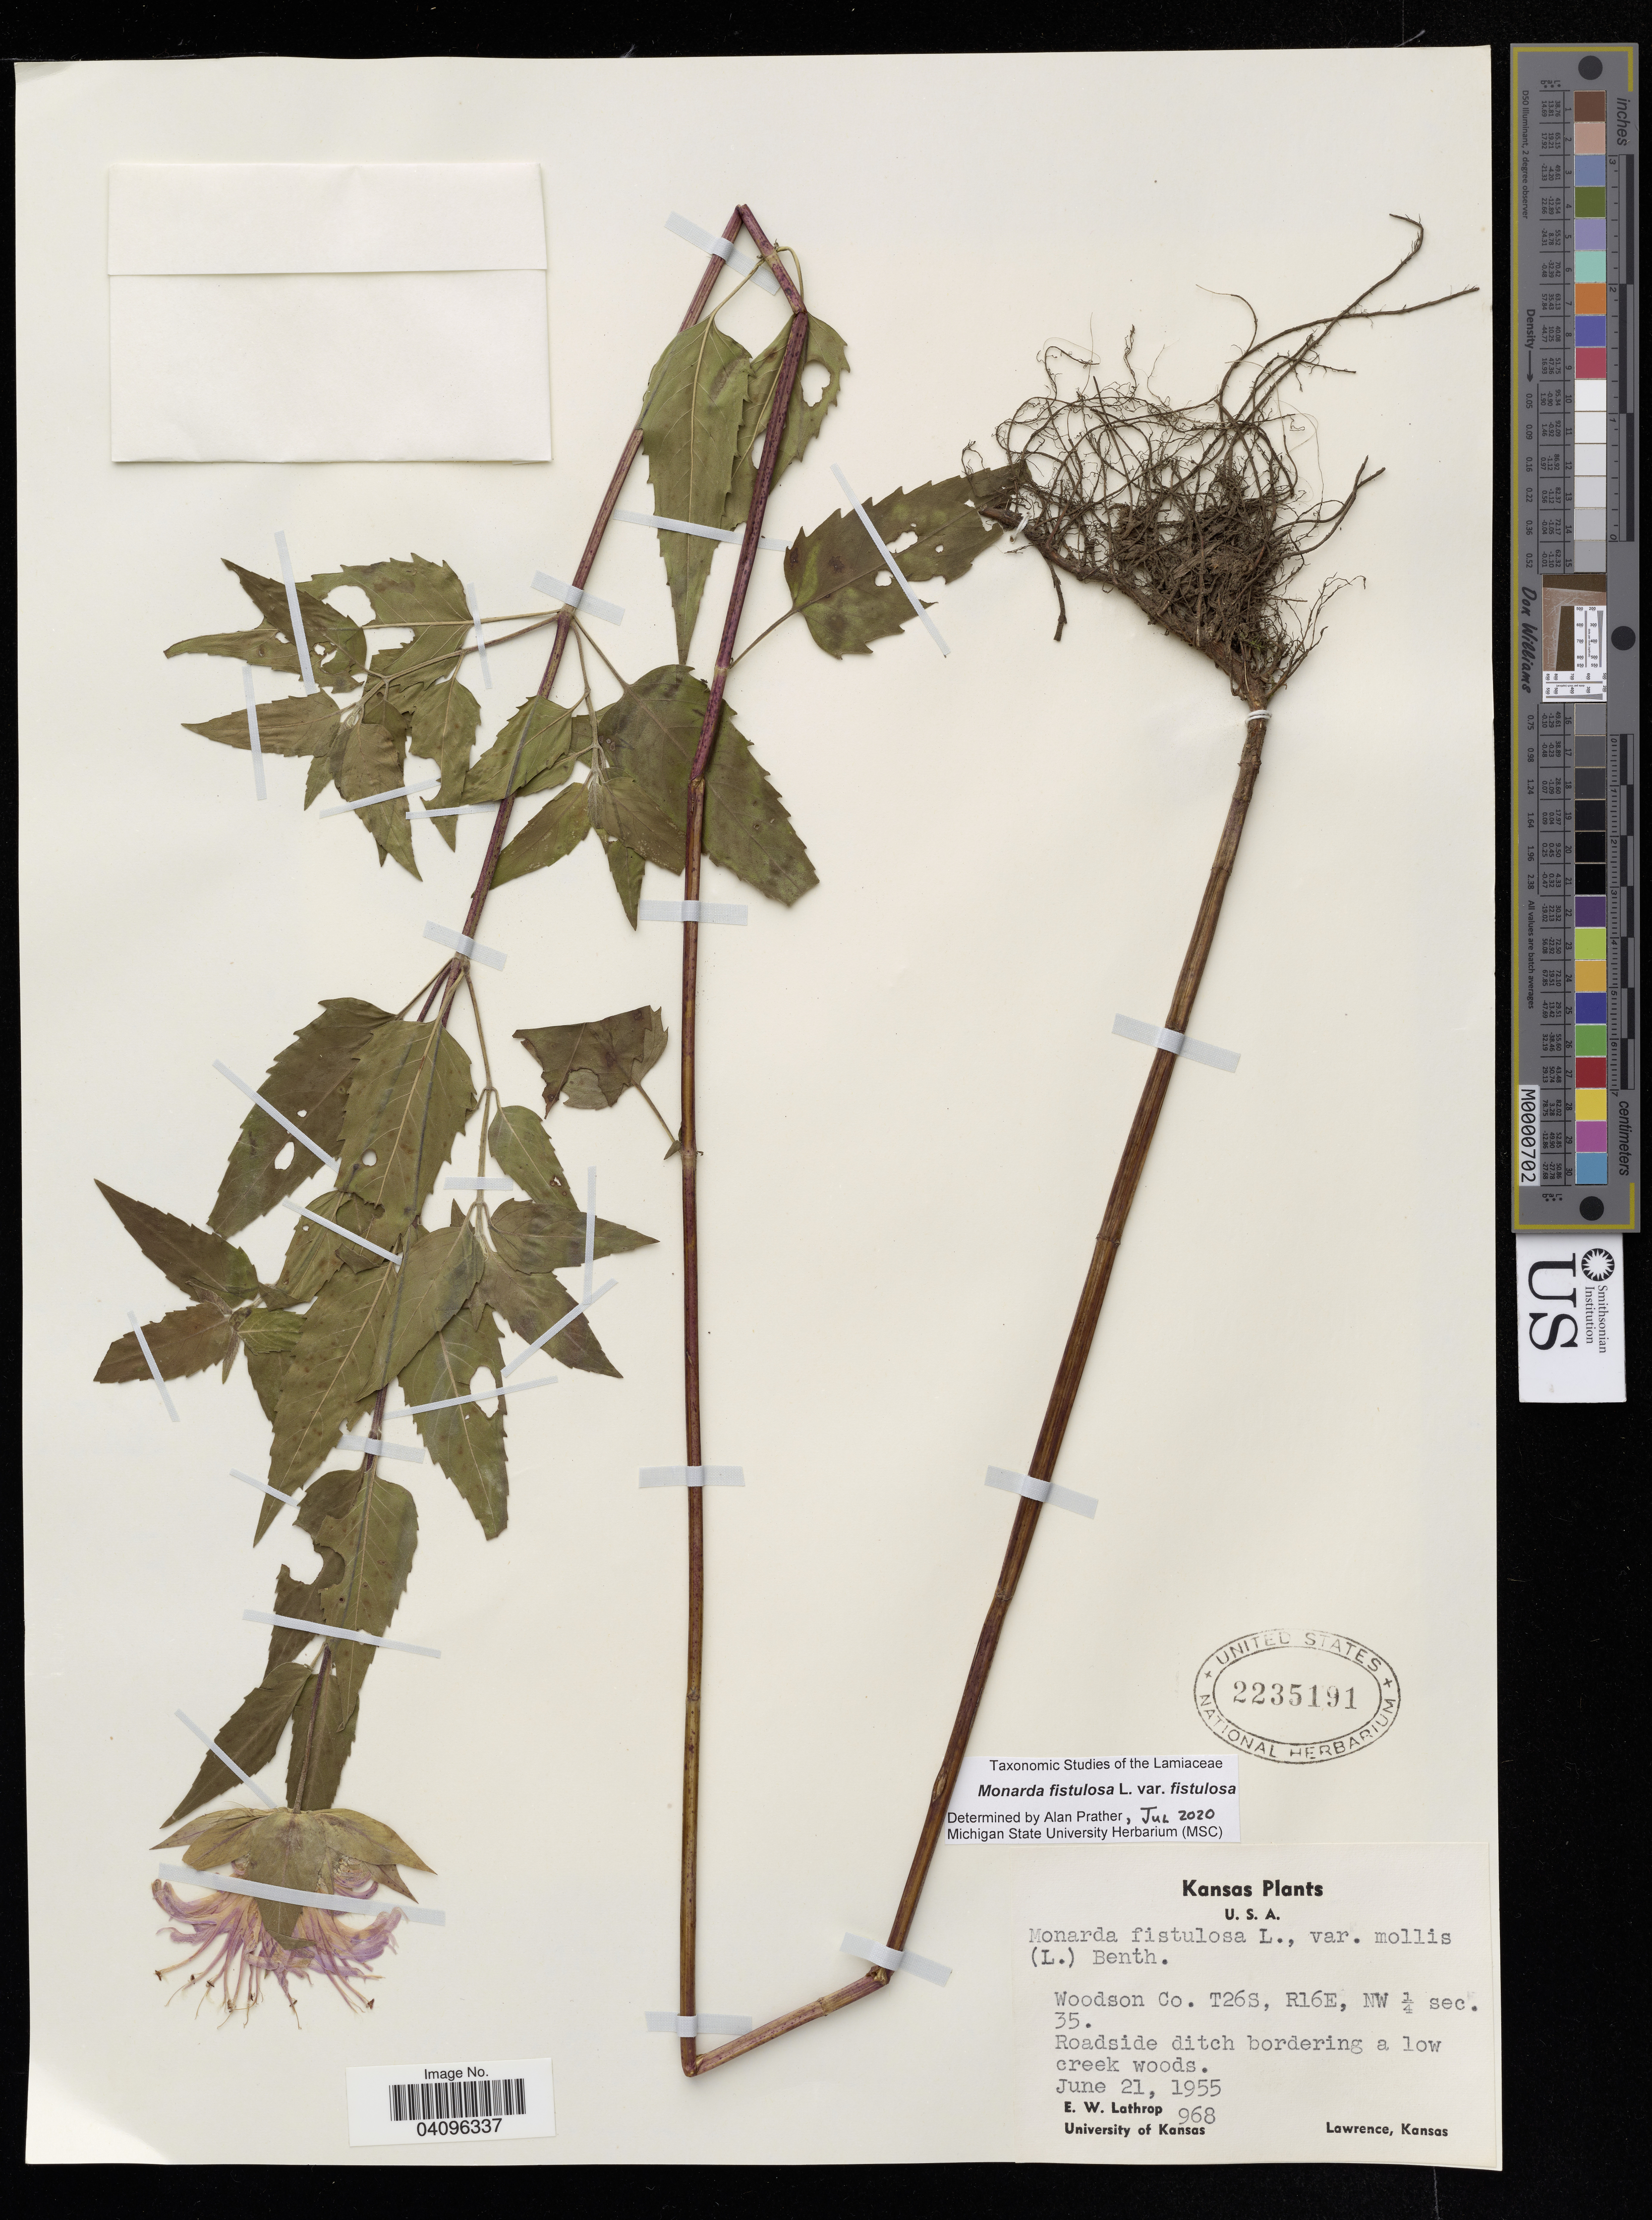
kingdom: Plantae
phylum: Tracheophyta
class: Magnoliopsida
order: Lamiales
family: Lamiaceae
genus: Monarda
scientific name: Monarda fistulosa var. fistulosa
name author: L.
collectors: E. W. Lathrop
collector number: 968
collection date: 1955-06-21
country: United States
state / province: Kansas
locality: Woodson Co. T26S, R16E, NW 1/4 sec. 35. Lawrence.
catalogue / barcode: US 2235191